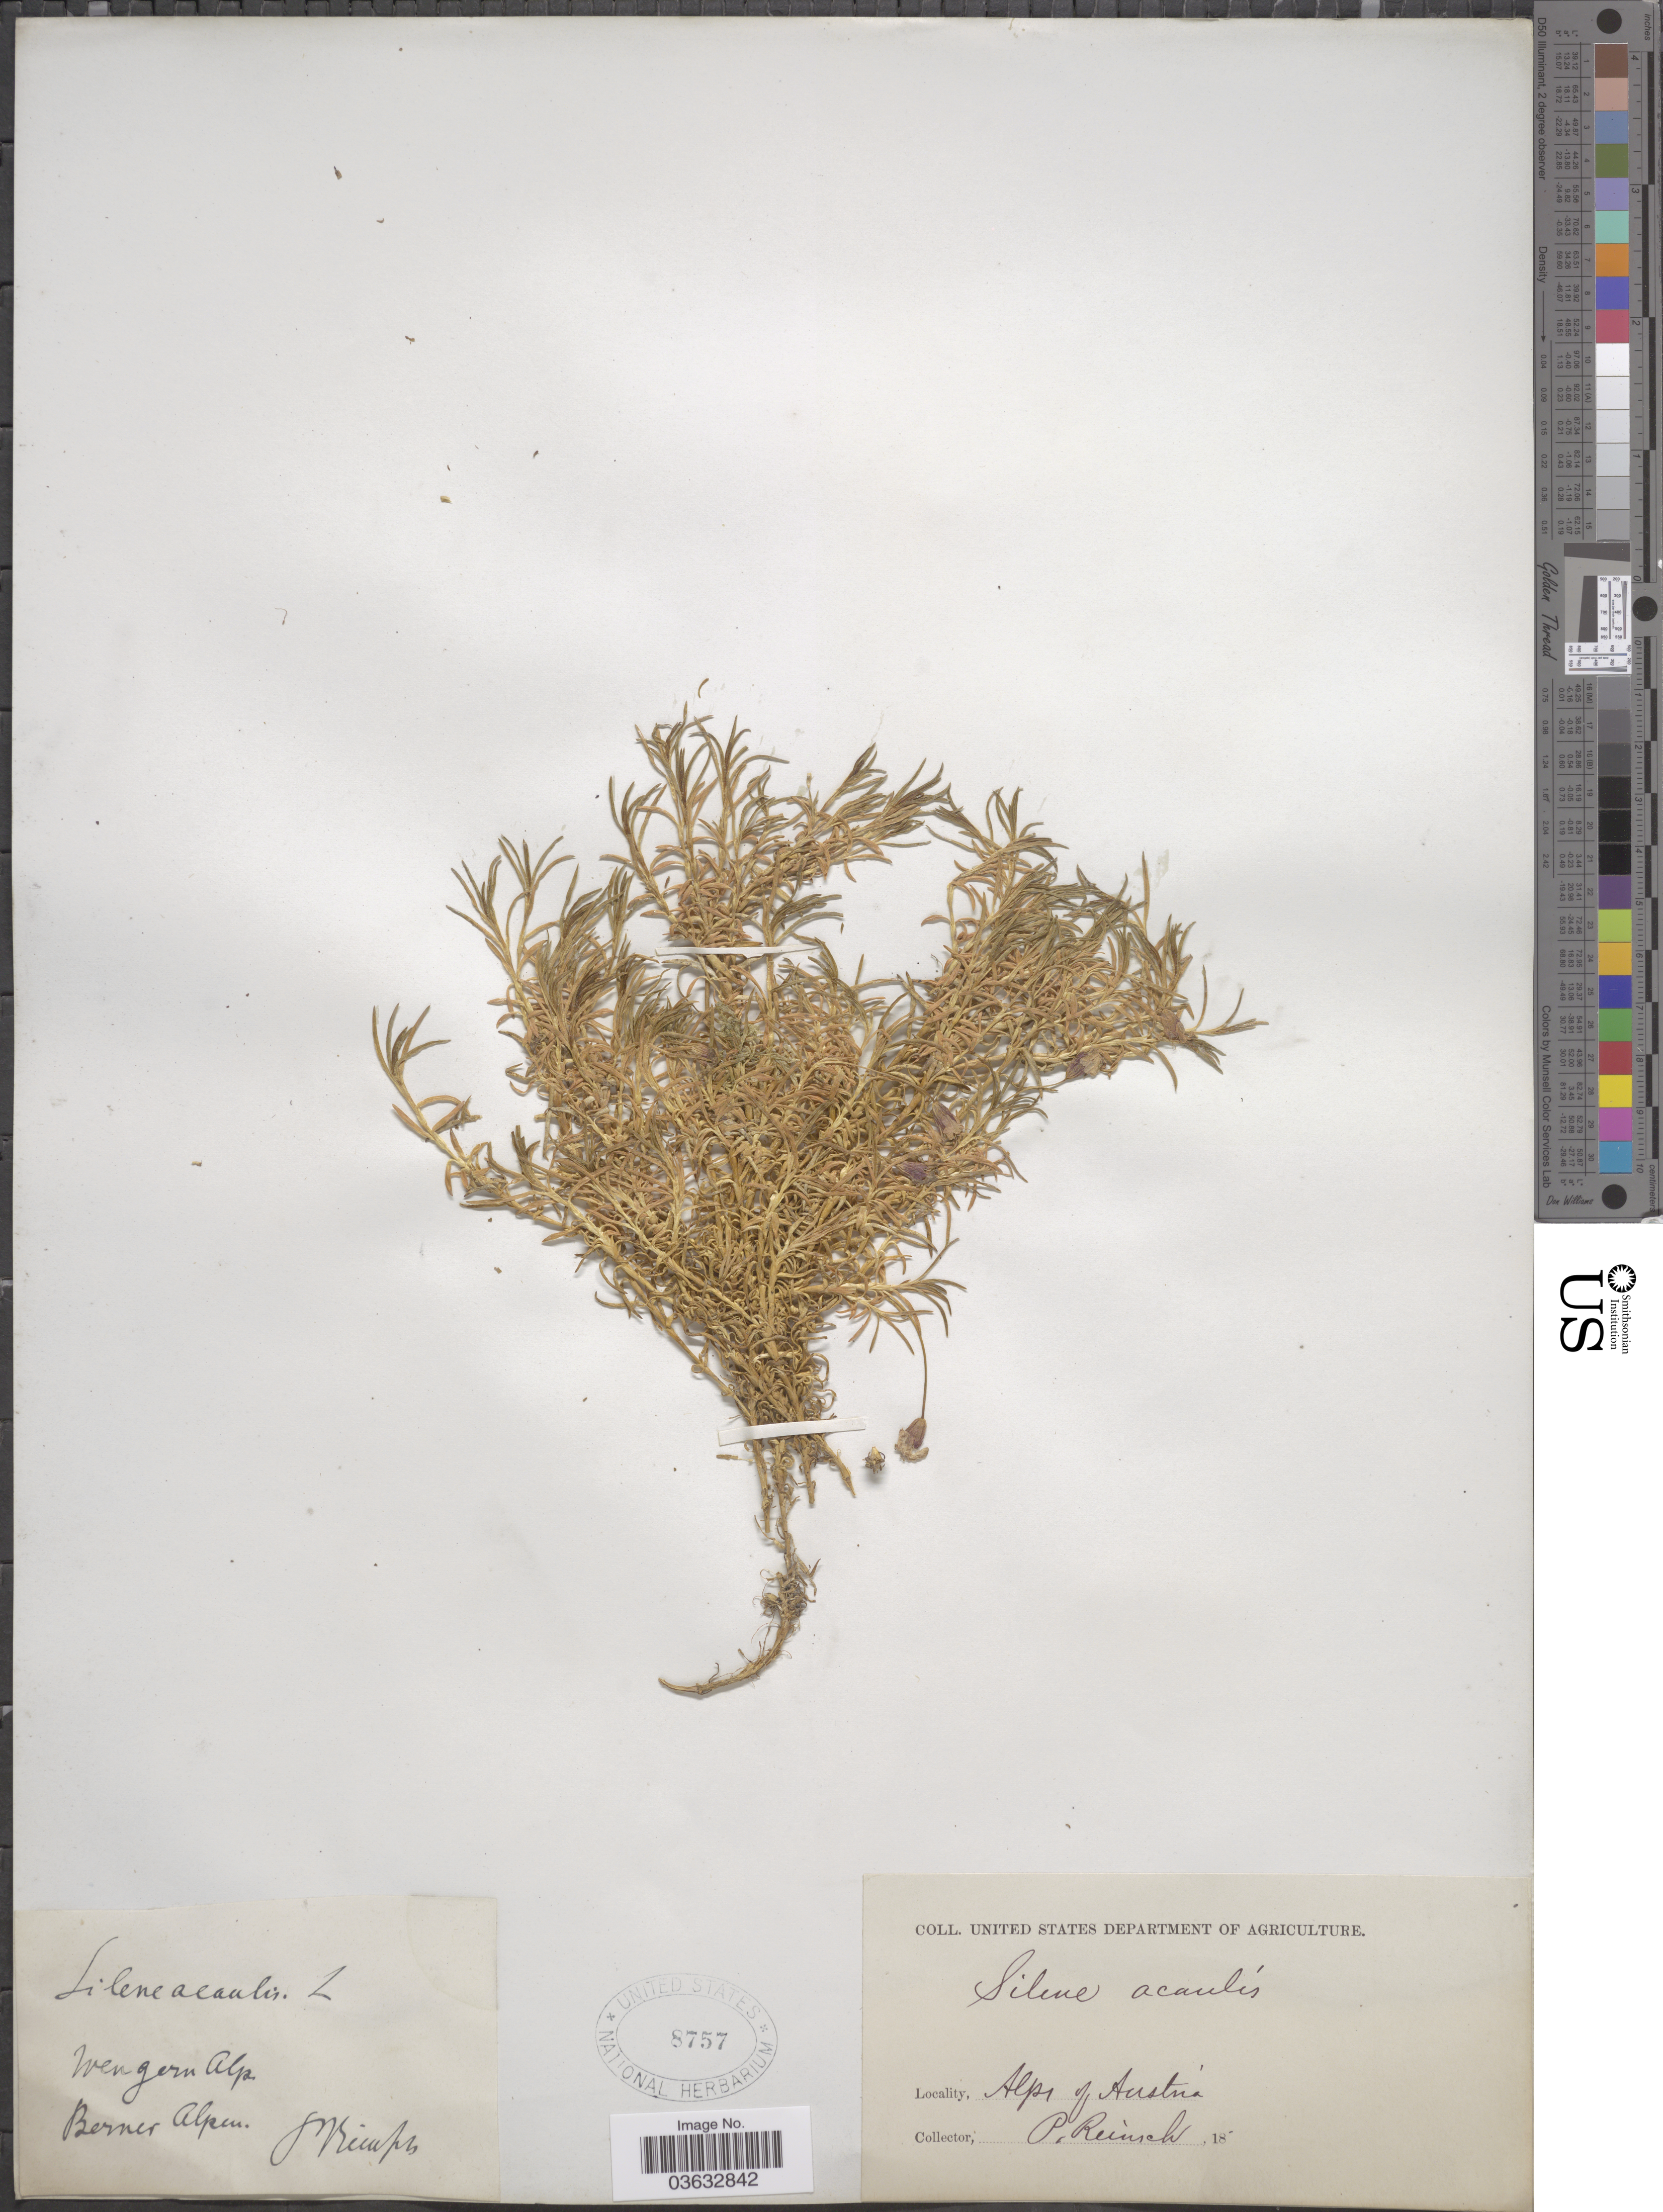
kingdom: Plantae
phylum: Tracheophyta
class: Magnoliopsida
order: Caryophyllales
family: Caryophyllaceae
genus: Silene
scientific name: Silene acaulis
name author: (L.) Jacq.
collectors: P. Reinsch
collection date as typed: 18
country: Austria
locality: Wengern Alp. Berner Alpen. Alps of Austria.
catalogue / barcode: US 8757